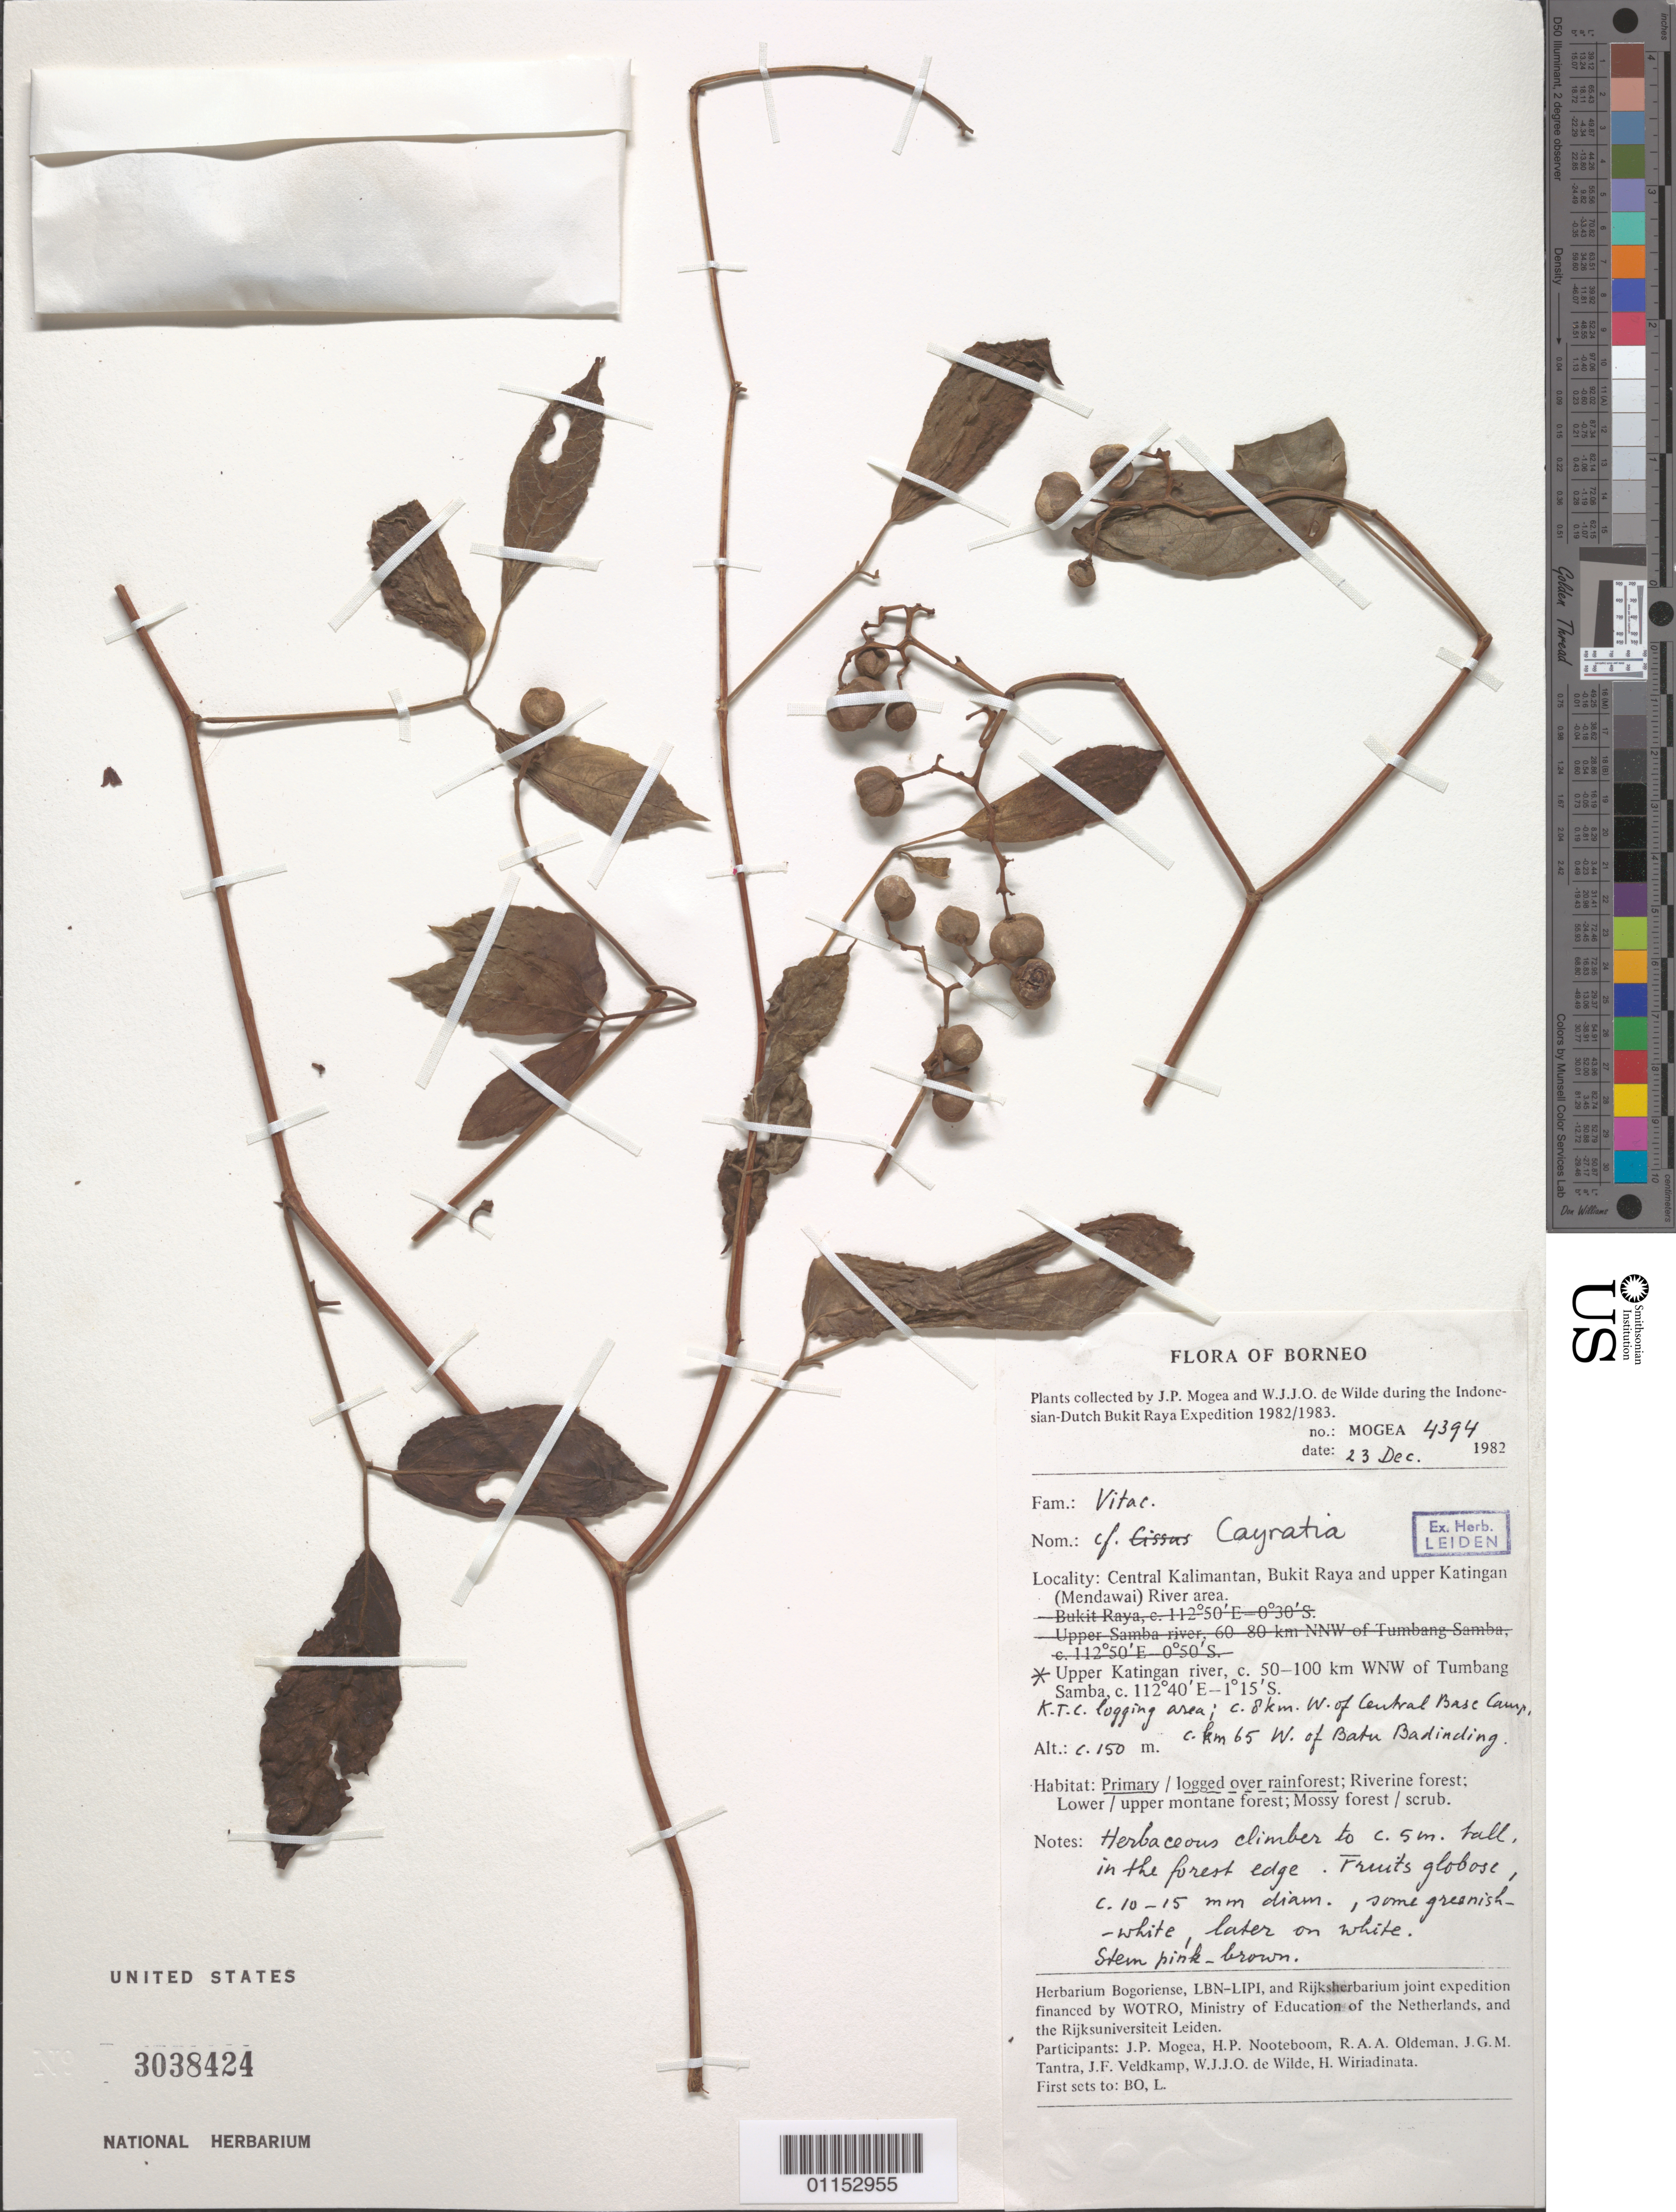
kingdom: Plantae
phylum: Tracheophyta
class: Magnoliopsida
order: Vitales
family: Vitaceae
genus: Cayratia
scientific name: Cayratia sp.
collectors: J. Mogea & W. J. de Wilde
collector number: MOGEA 4394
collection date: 1982-12-23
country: Indonesia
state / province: Kalimantan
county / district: Kalimantan Tengah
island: Borneo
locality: Central Kalimantan, Bukit and upper Katingan (Mendawai) River area. 50 - 100 km WNW of Tumbang Samba.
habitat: Primary logged over rainforest. Herbaceous climber.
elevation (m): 150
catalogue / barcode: US 3038424